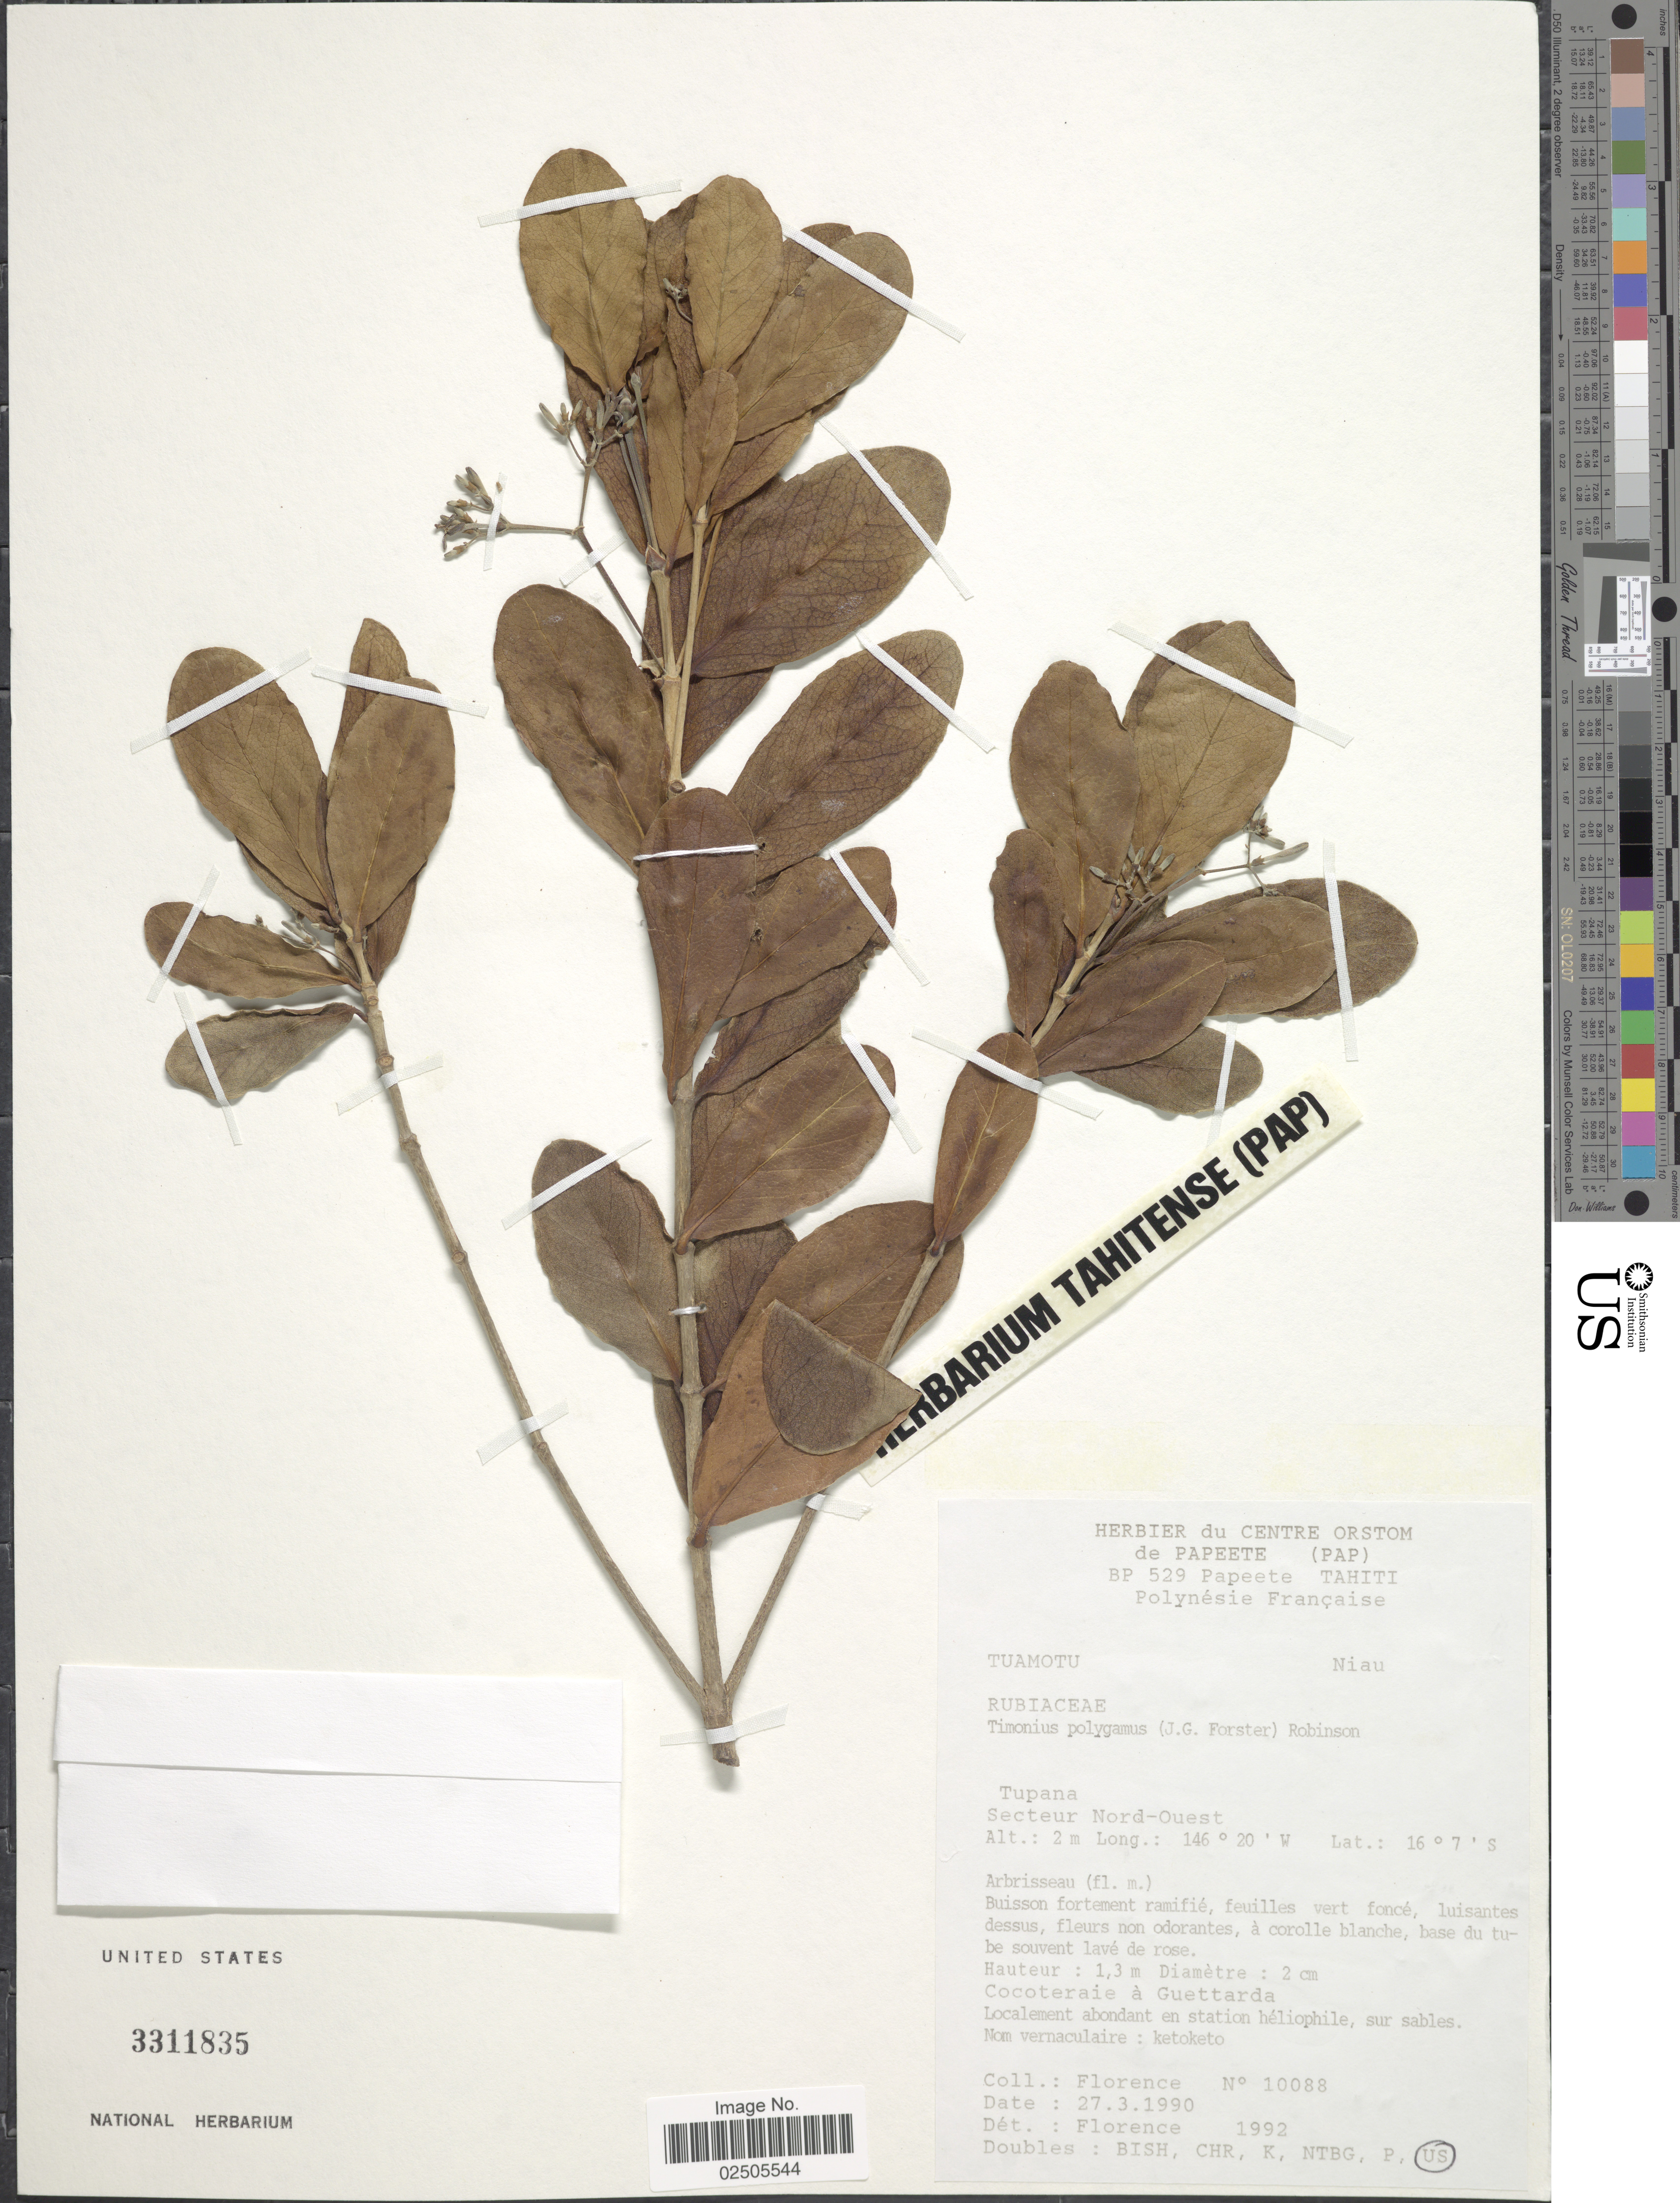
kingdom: Plantae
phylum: Tracheophyta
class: Magnoliopsida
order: Gentianales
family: Rubiaceae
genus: Timonius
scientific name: Timonius polygamus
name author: (G. Forst.) Rob.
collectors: -. Florence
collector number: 10088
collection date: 1990-03-27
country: French Polynesia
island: Niau Atoll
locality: Tuamotu, Niau, Tupana Secteur Nord-Ouest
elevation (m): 2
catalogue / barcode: US 3311835